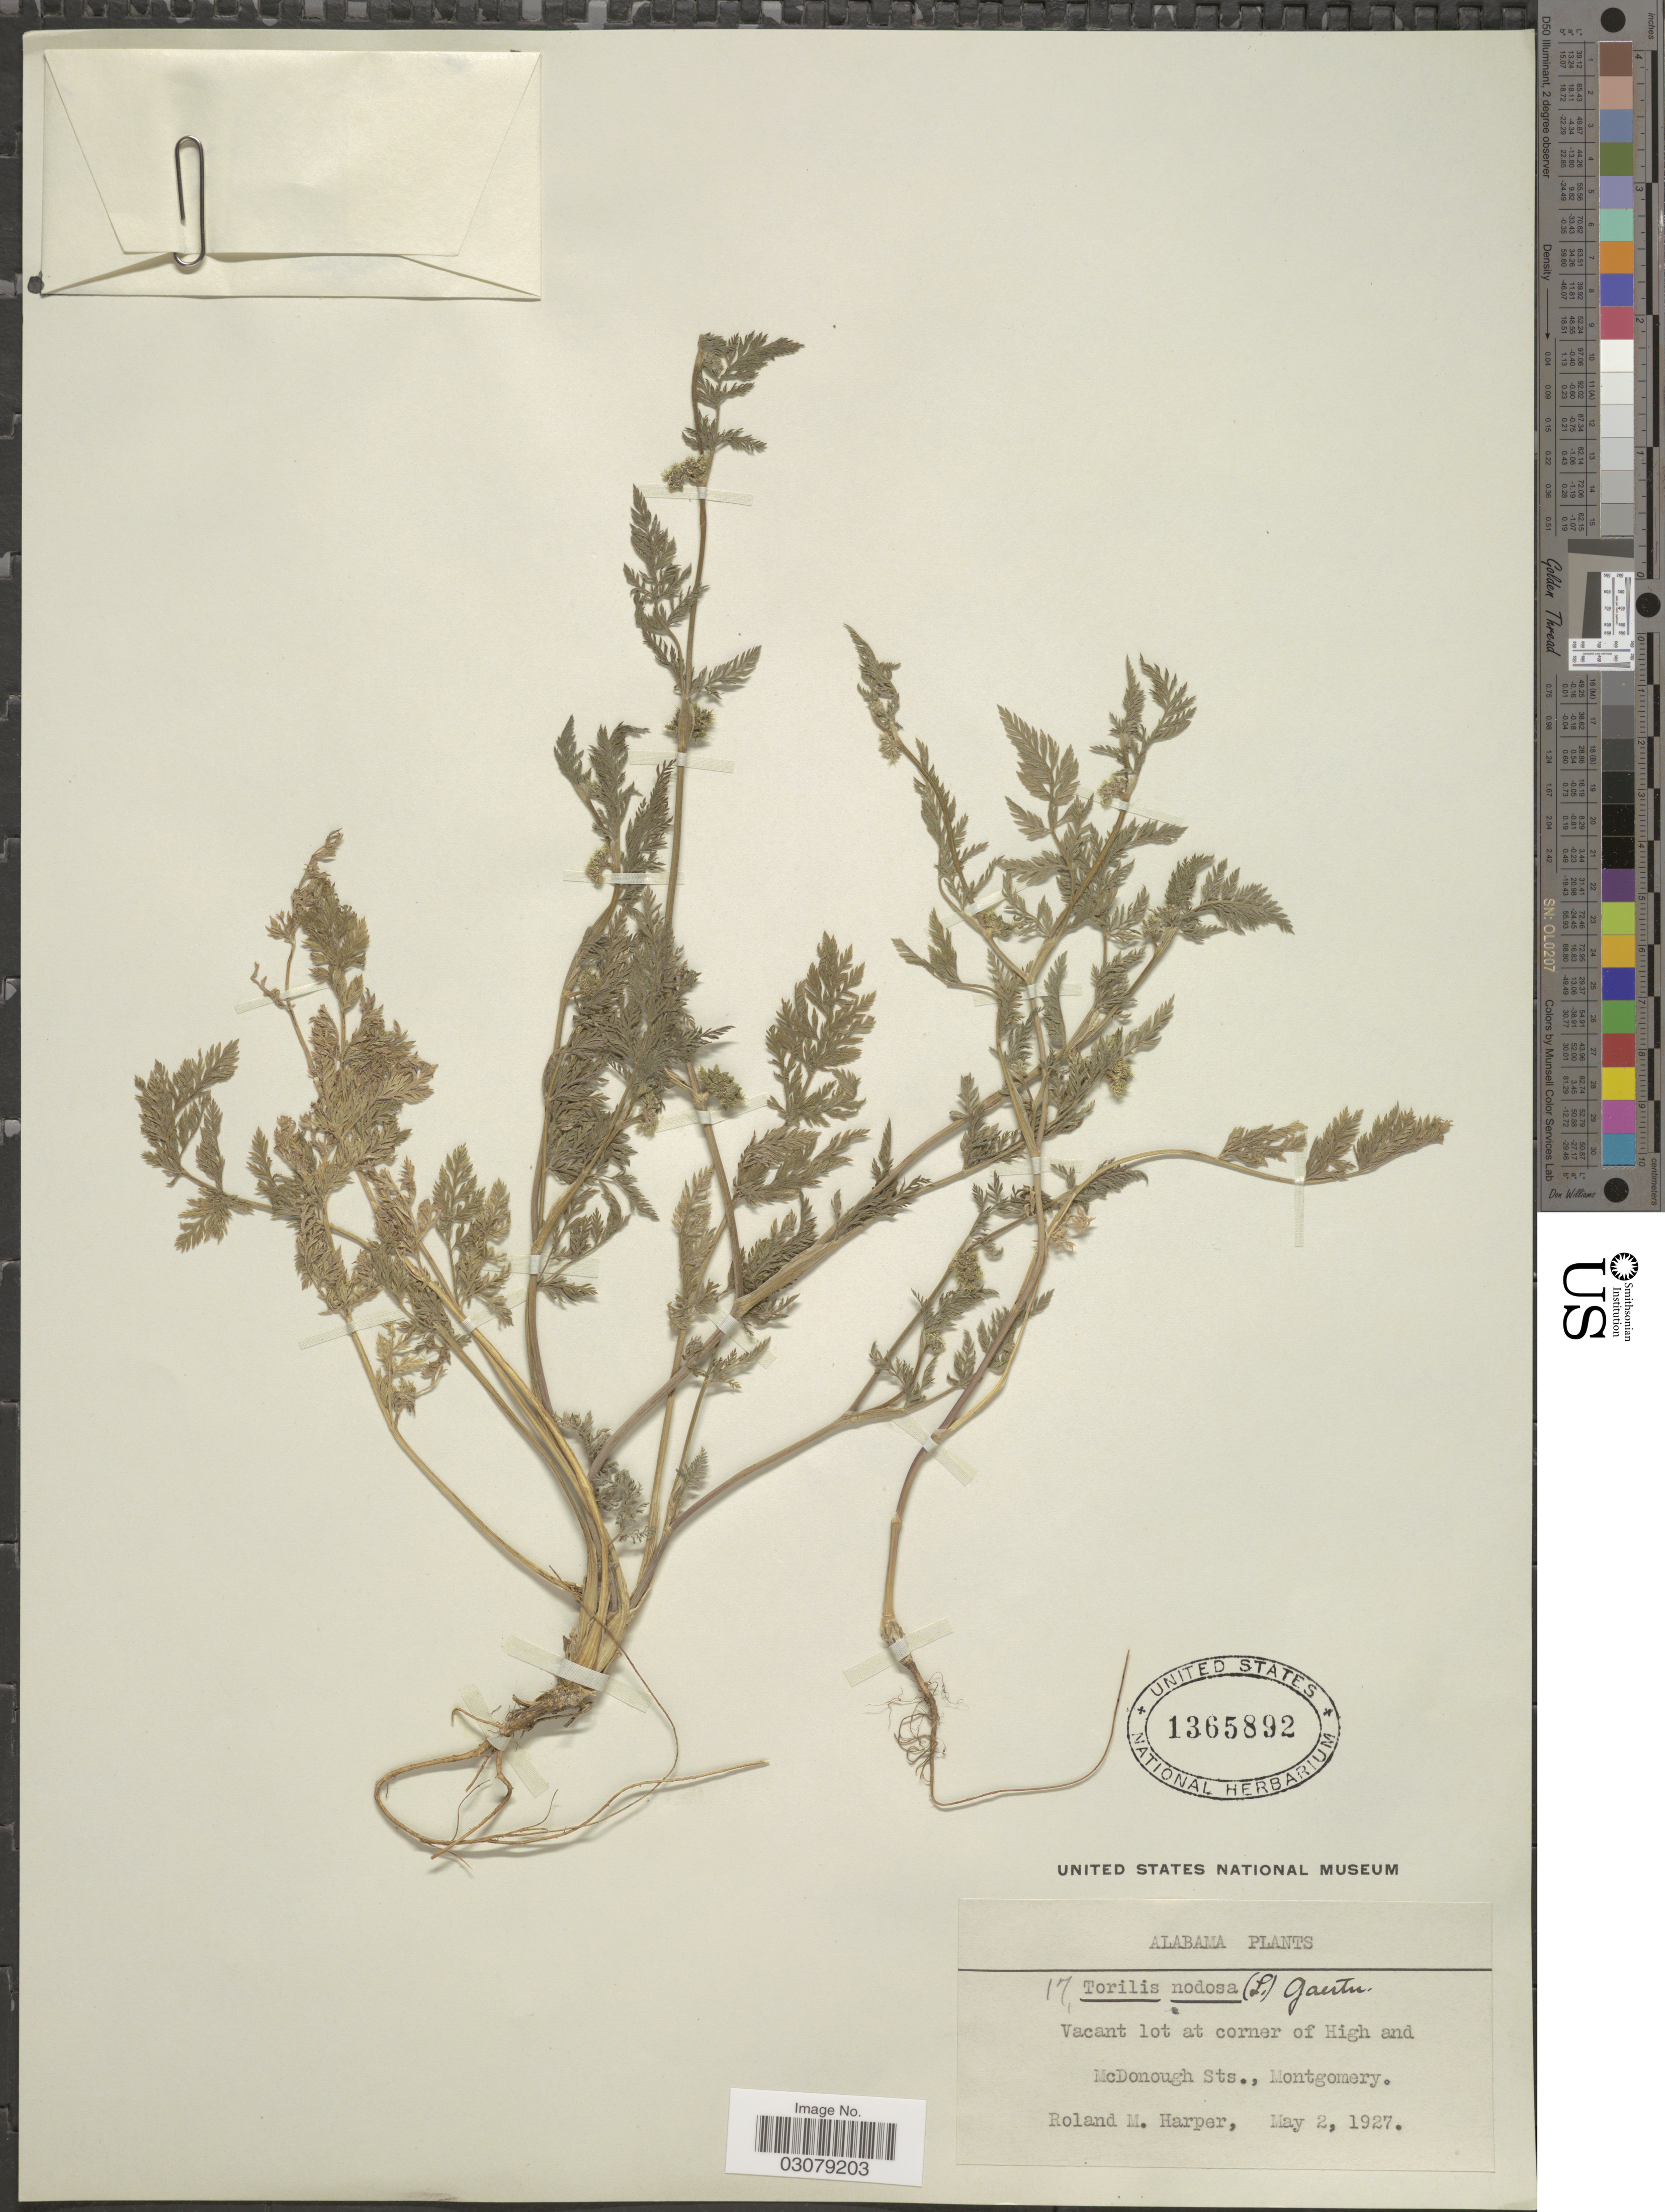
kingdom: Plantae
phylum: Tracheophyta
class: Magnoliopsida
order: Apiales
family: Apiaceae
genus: Torilis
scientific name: Torilis nodosa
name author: (L.) Gaertn.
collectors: R. M. Harper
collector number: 17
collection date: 1927-05-02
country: United States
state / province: Alabama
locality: Vacant lot at corner of High and McDonough Sts., Montgomery.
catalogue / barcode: US 1365892